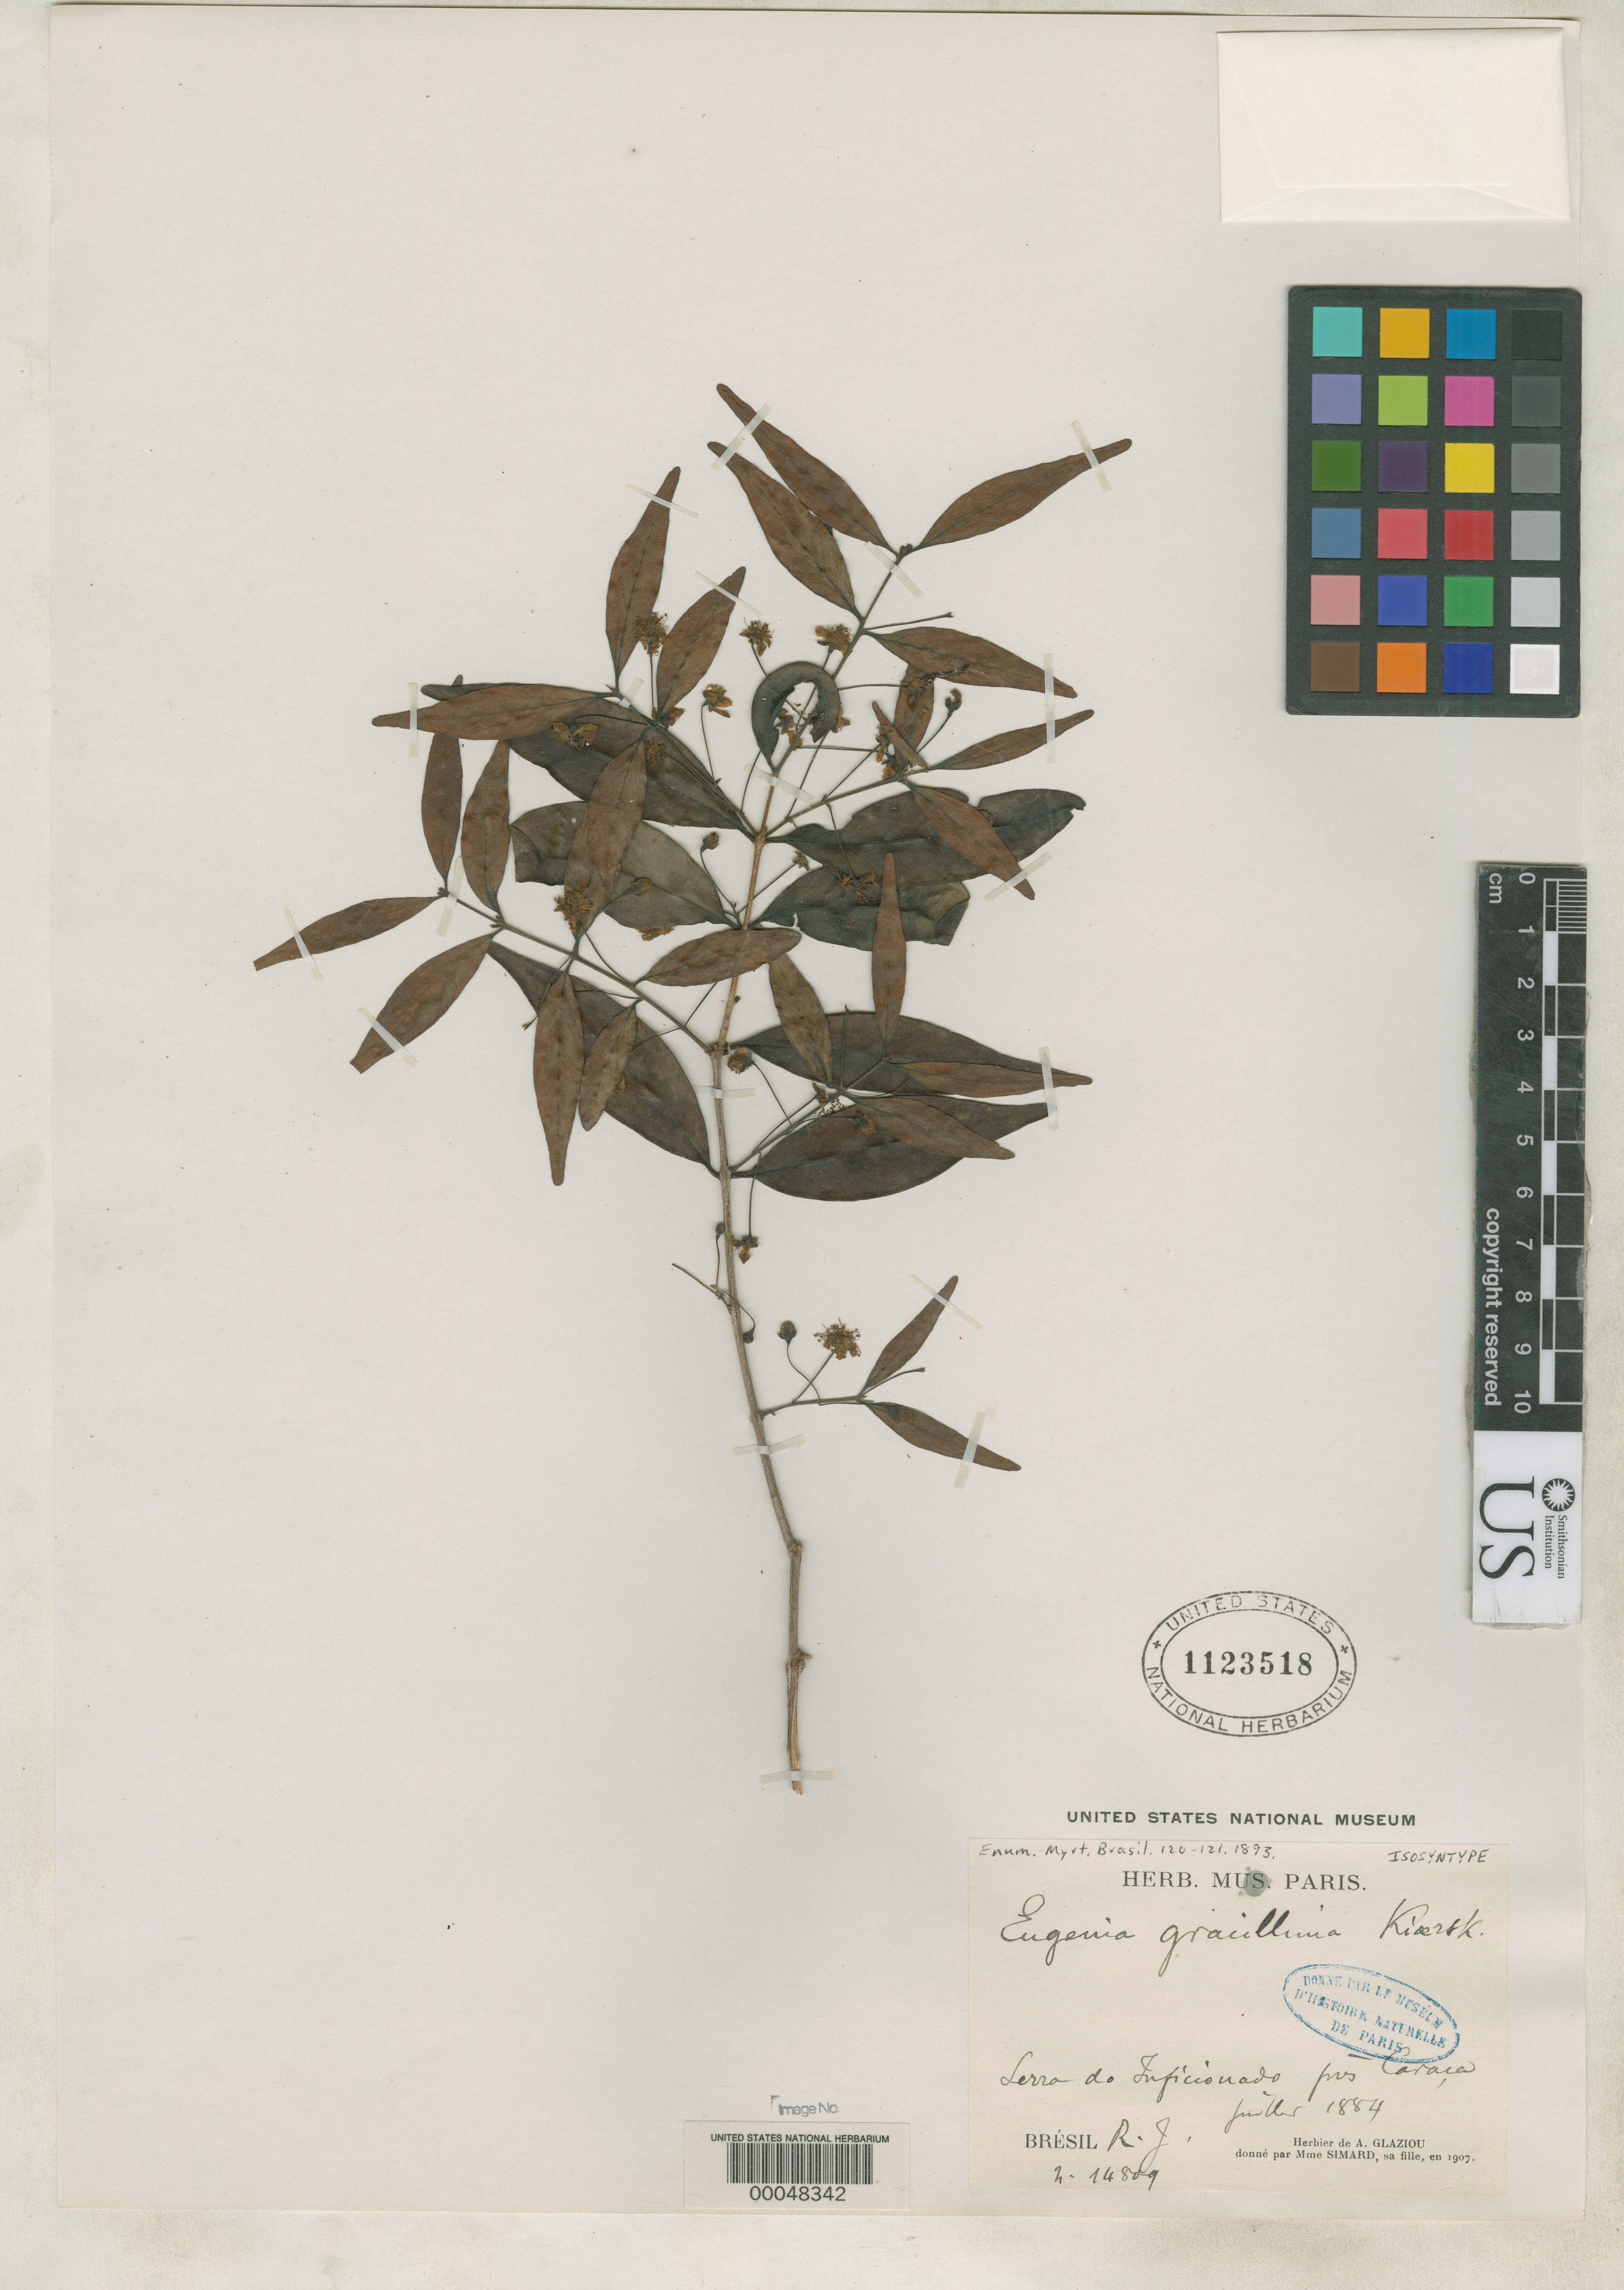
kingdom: Plantae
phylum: Tracheophyta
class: Magnoliopsida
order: Myrtales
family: Myrtaceae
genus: Eugenia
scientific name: Eugenia gracillima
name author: Kiaersk.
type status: Isosyntype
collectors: ex herb. Glaziou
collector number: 14809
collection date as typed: Jul 1884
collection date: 1884-07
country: Brazil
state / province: Rio de Janeiro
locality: Serra de Inficionado, near Caraca.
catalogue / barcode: US 1123518